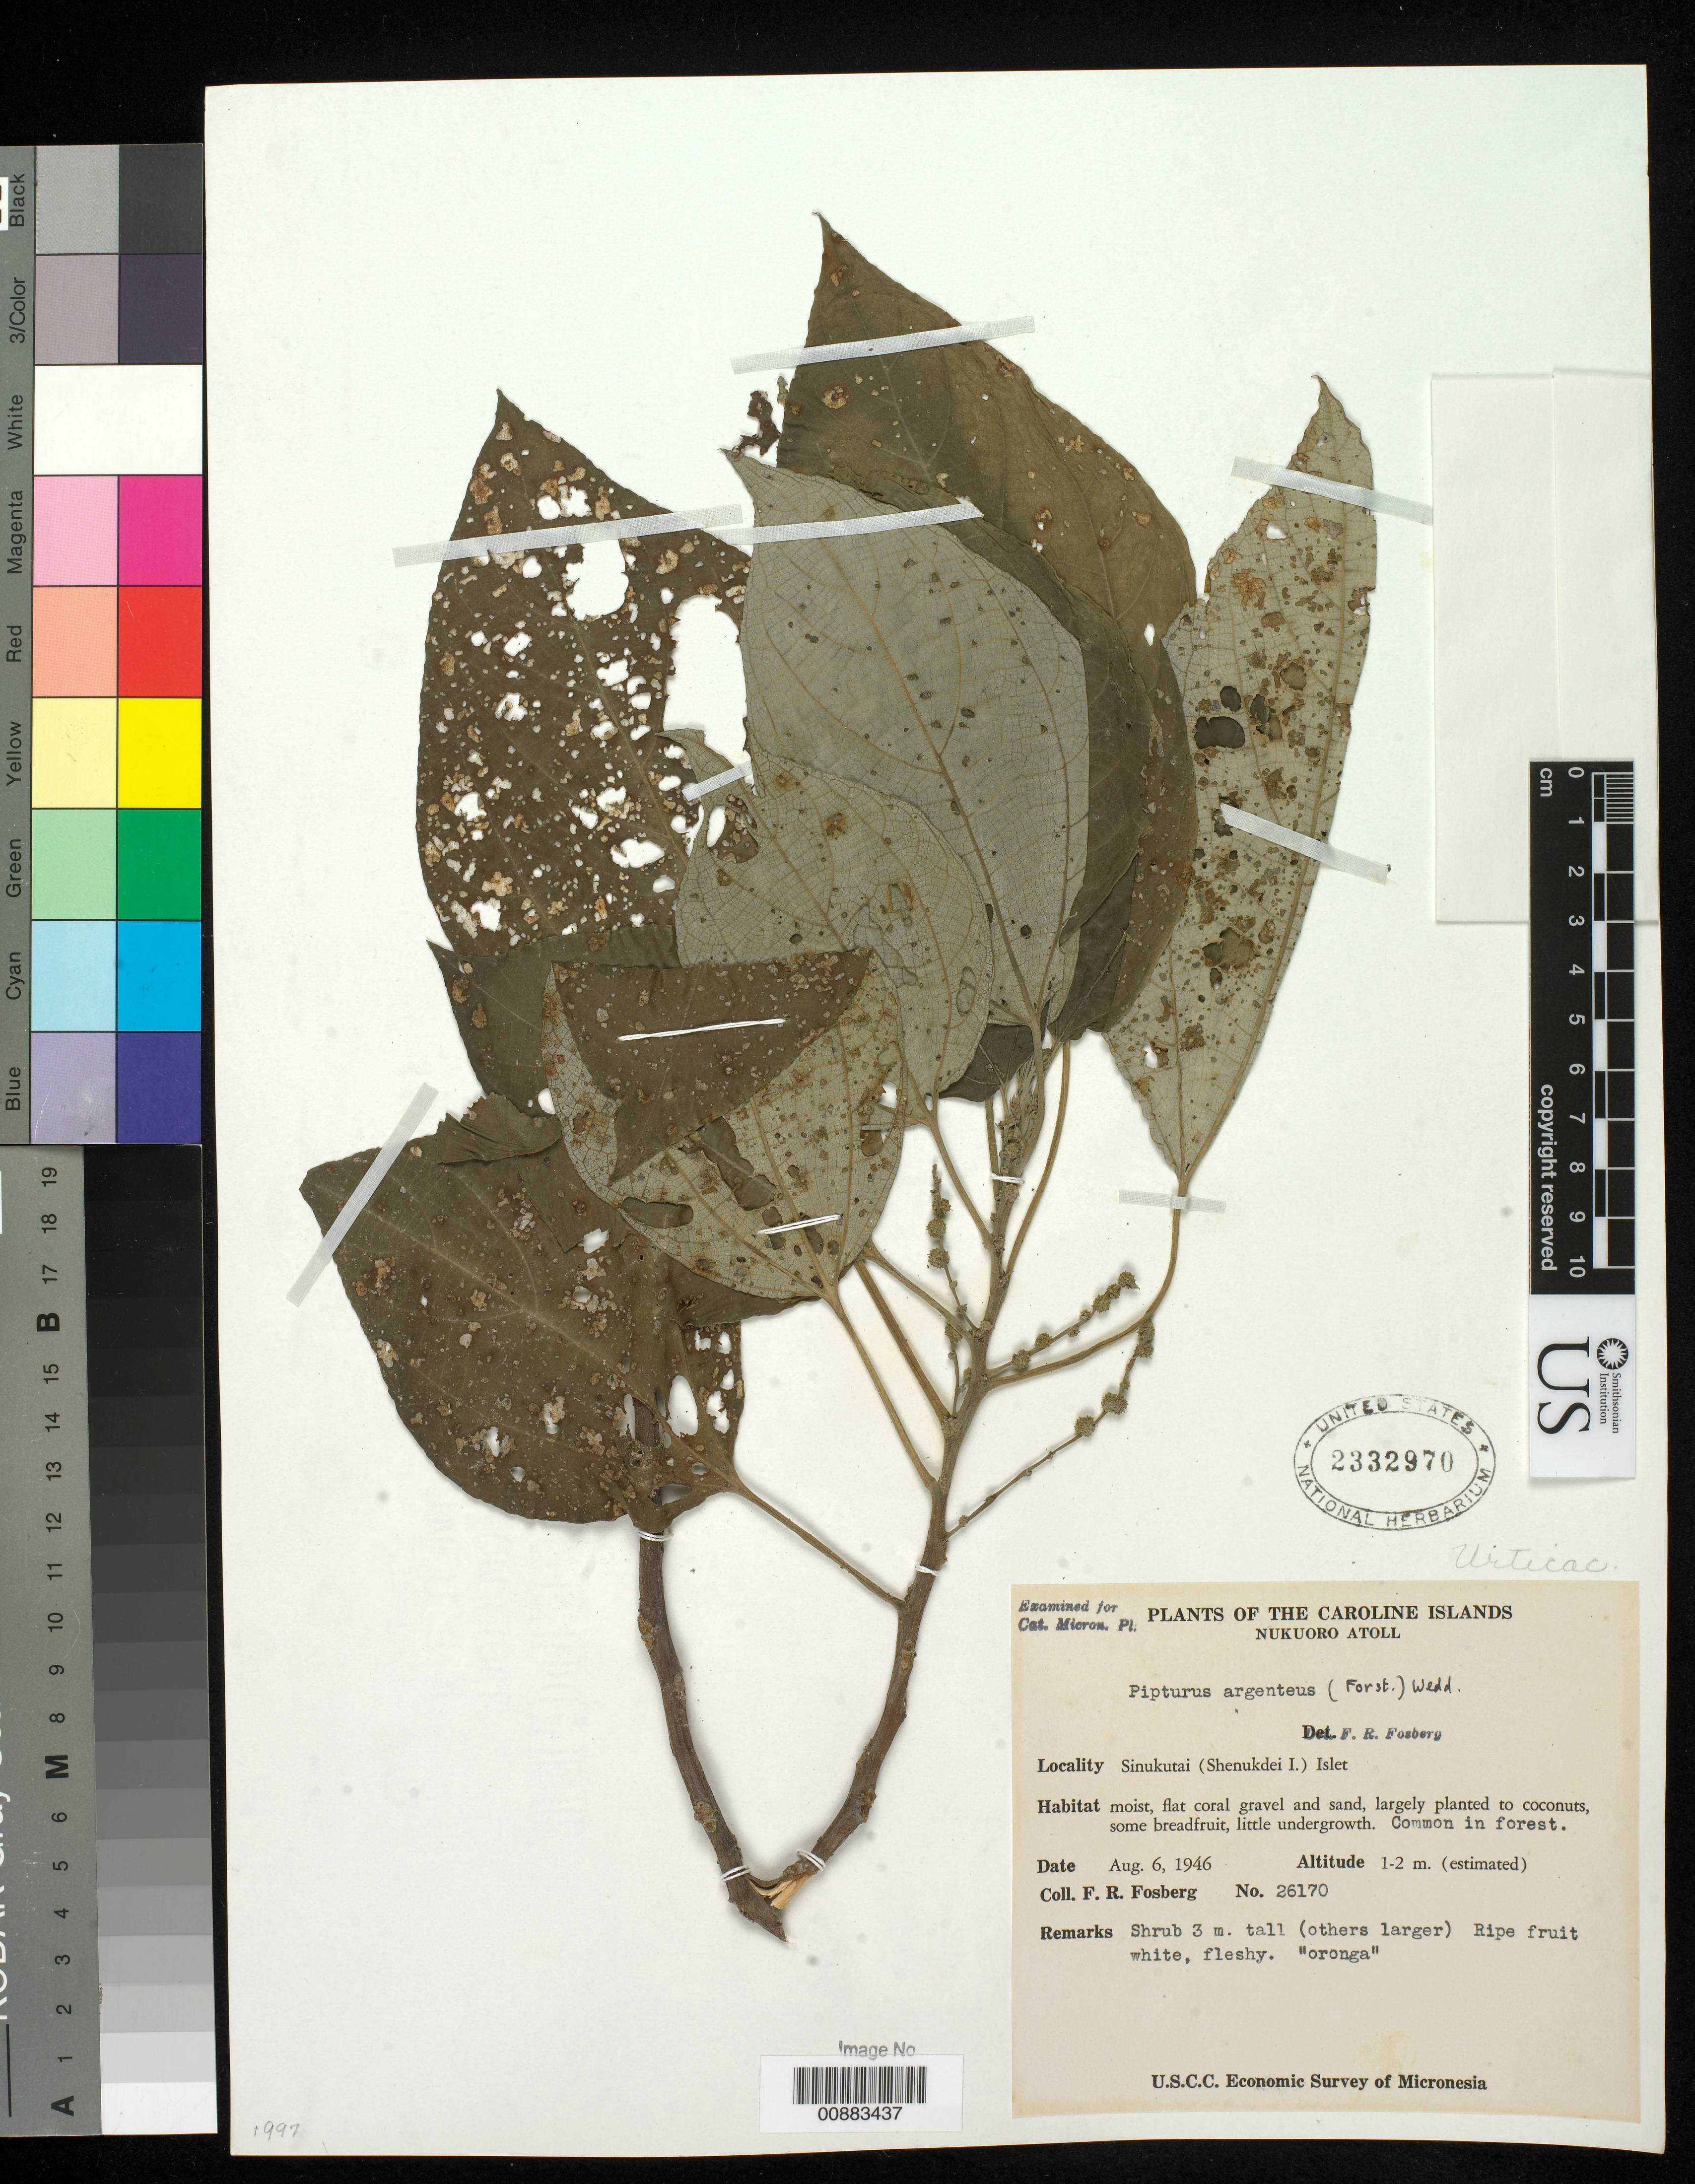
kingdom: Plantae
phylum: Tracheophyta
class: Magnoliopsida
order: Rosales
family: Urticaceae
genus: Pipturus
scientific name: Pipturus argenteus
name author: (G. Forst.) Wedd.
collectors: F. R. Fosberg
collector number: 16170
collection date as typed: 06 Aug 1946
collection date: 1946-08-06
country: Kiribati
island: Caroline Atoll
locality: Sinukutai Islet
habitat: moist, flat coral gravel and sand, largely planted to coconuts, some breadfruit, little undergrowth. Common in forest.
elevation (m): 1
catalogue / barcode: US 2332970